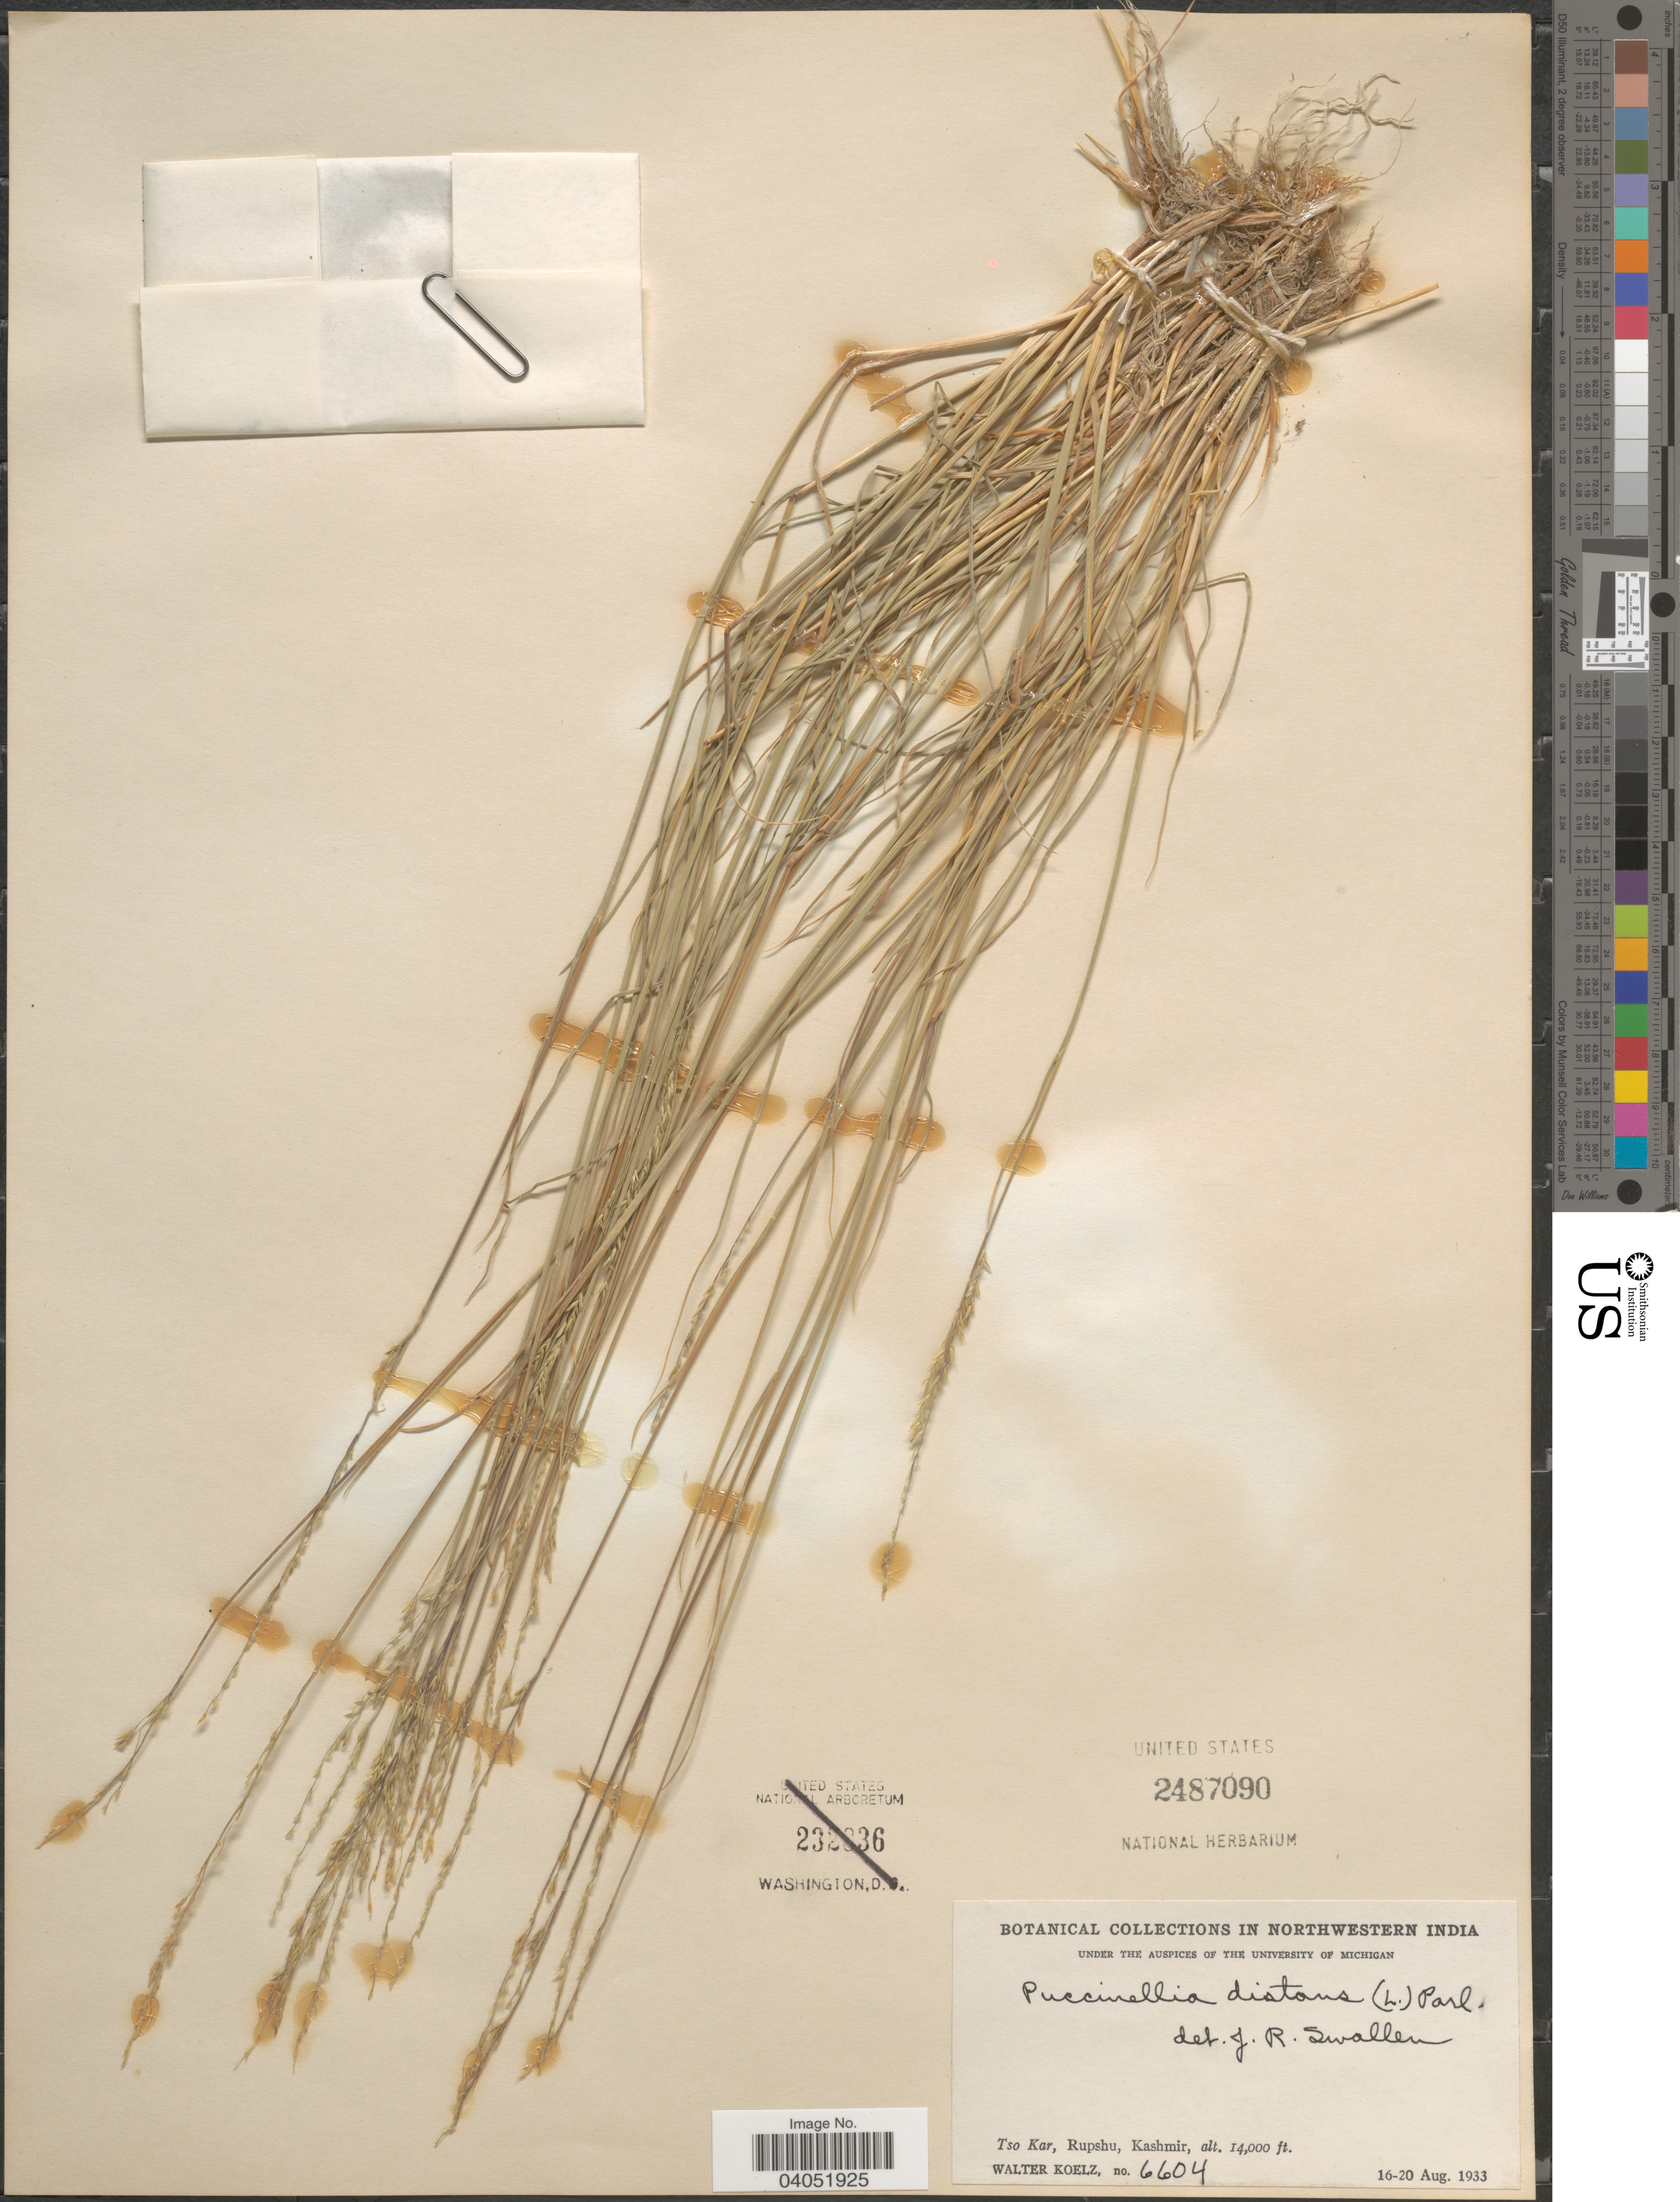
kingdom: Plantae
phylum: Tracheophyta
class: Liliopsida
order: Poales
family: Poaceae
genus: Puccinellia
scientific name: Puccinellia distans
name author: (Jacq.) Parl.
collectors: W. N. Koelz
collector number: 6604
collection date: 1933-08-16/1933-08-20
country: India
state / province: Jammu and Kashmir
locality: In northwestern India. Tso Kar, Rupshu, Kashmir.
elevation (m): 4267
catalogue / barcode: US 2487090